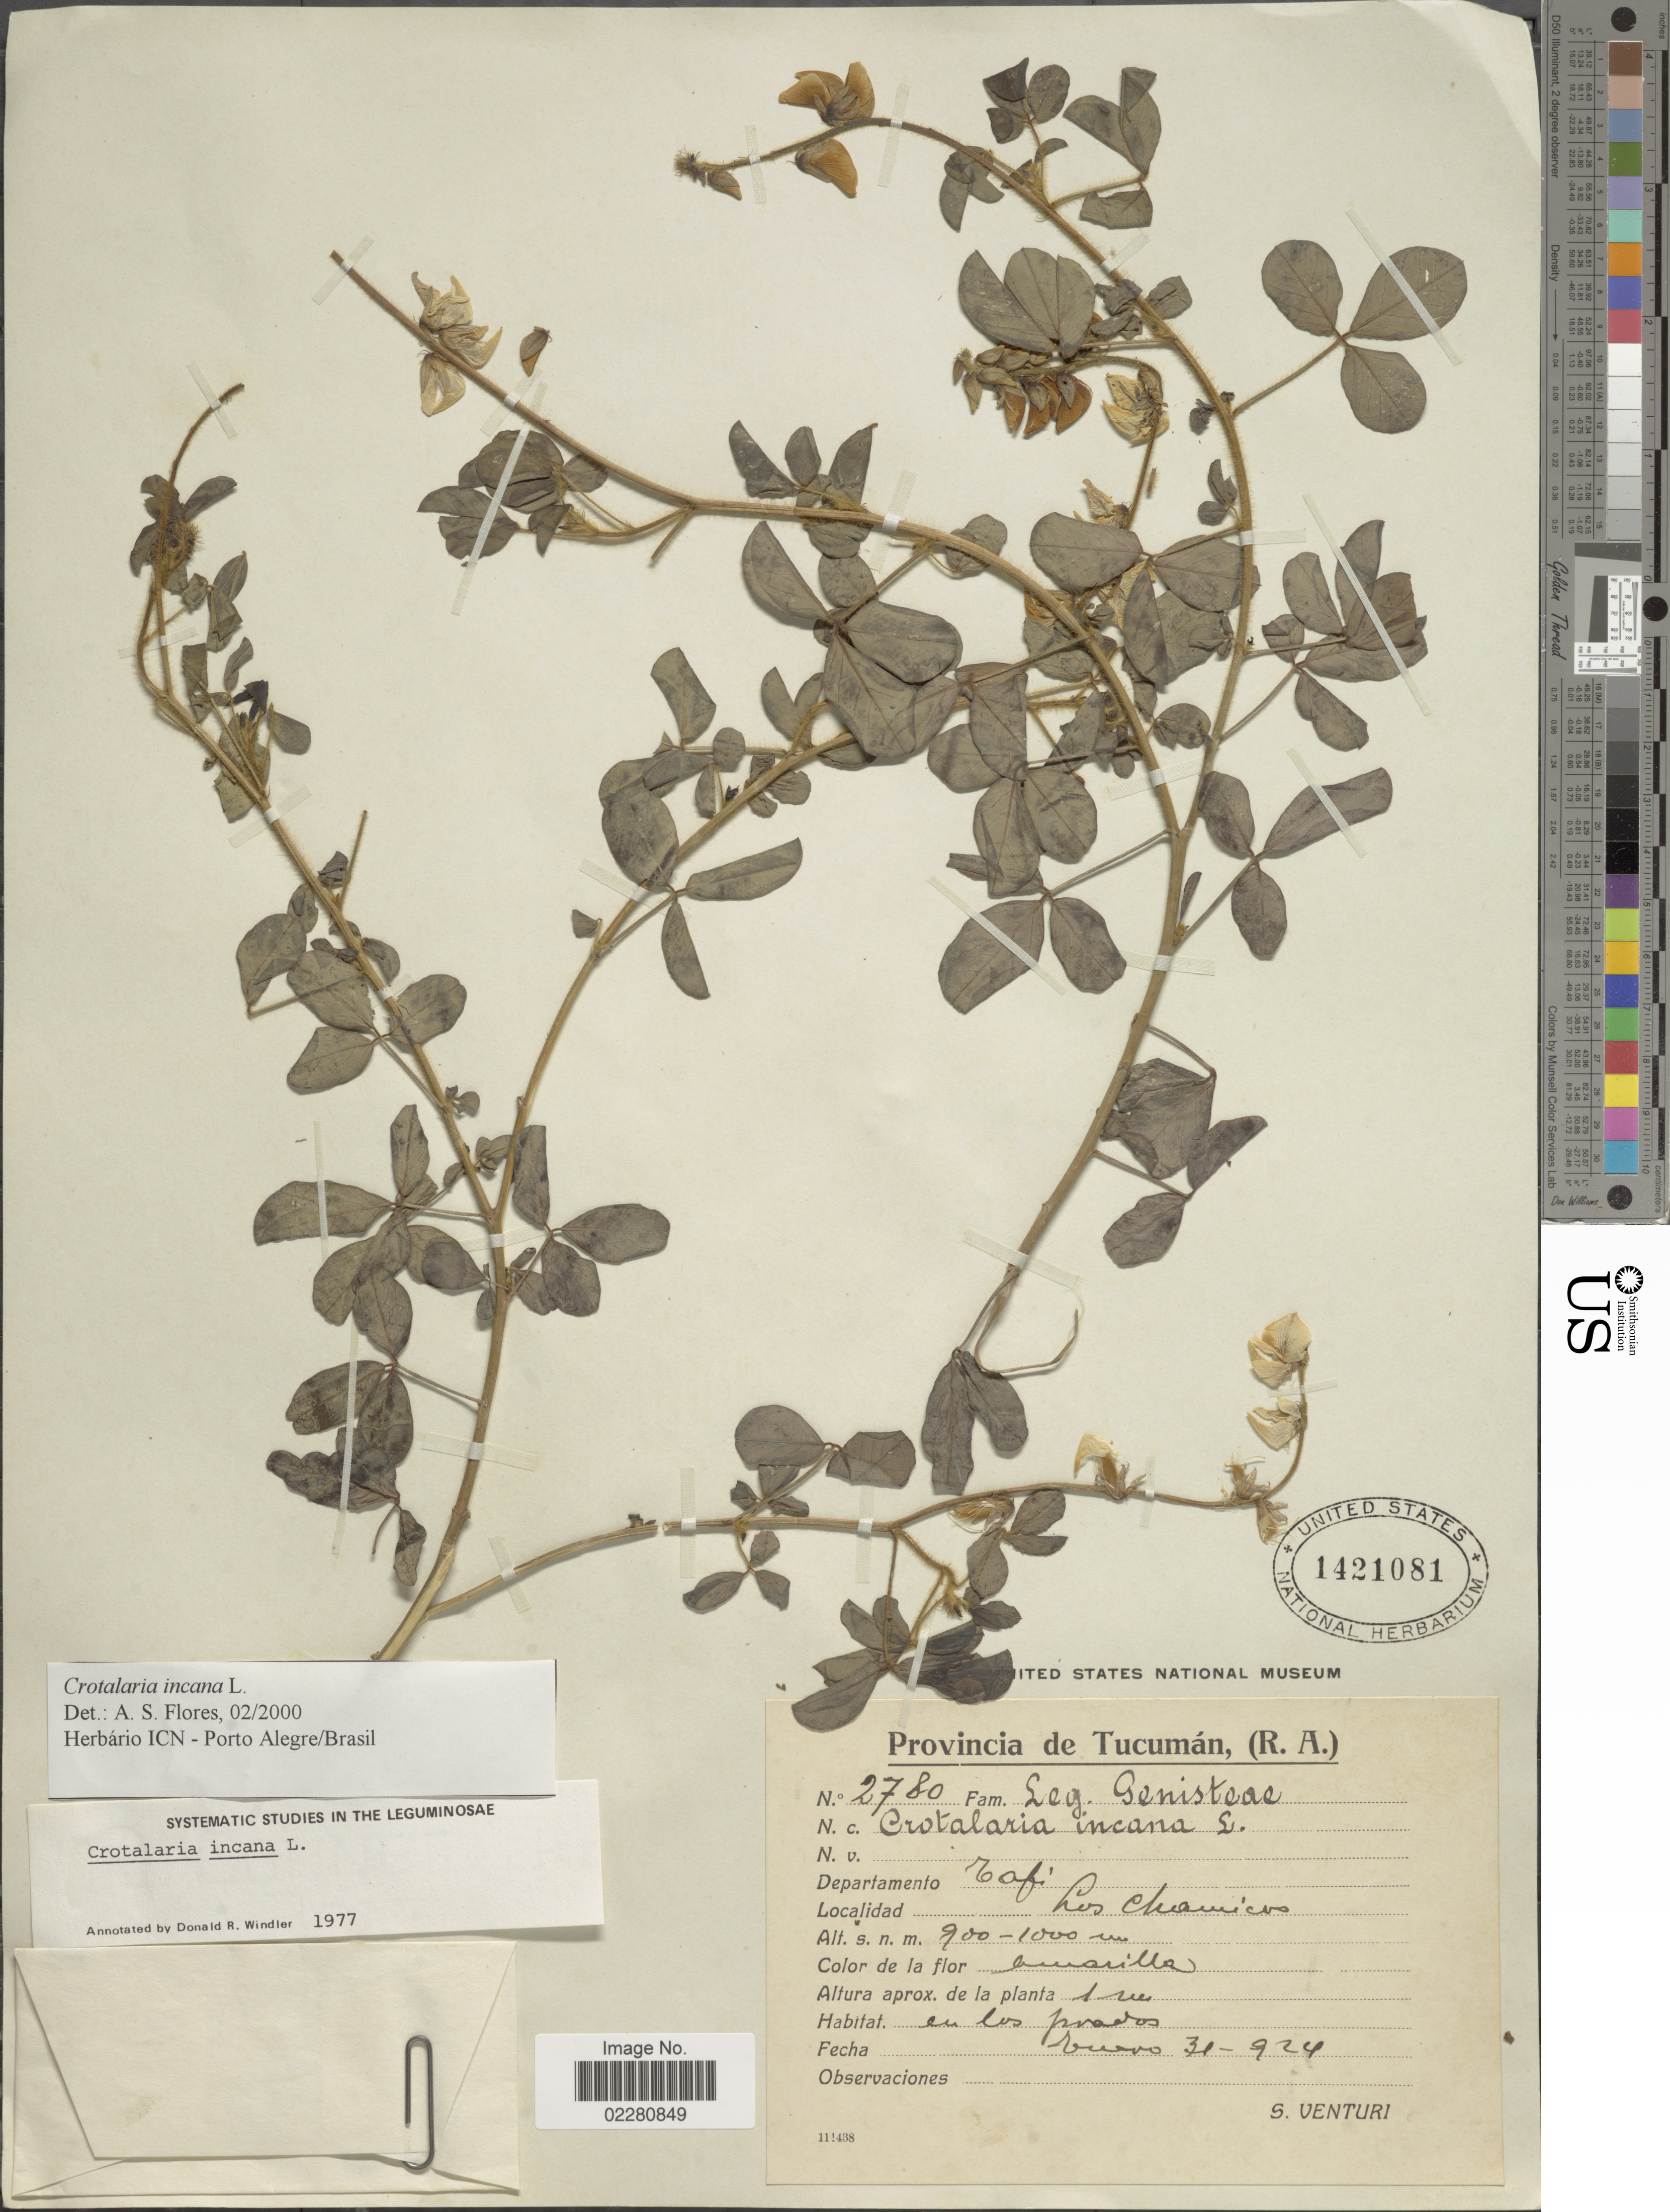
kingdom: Plantae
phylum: Tracheophyta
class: Magnoliopsida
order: Fabales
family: Fabaceae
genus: Crotalaria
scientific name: Crotalaria incana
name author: L.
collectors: S. Venturi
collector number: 2780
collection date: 1924-01-31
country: Argentina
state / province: Tucuman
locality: Provincia de Tucumán, (R.A.). Departamento Tafi. Los Chamicro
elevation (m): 900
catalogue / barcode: US 1421081